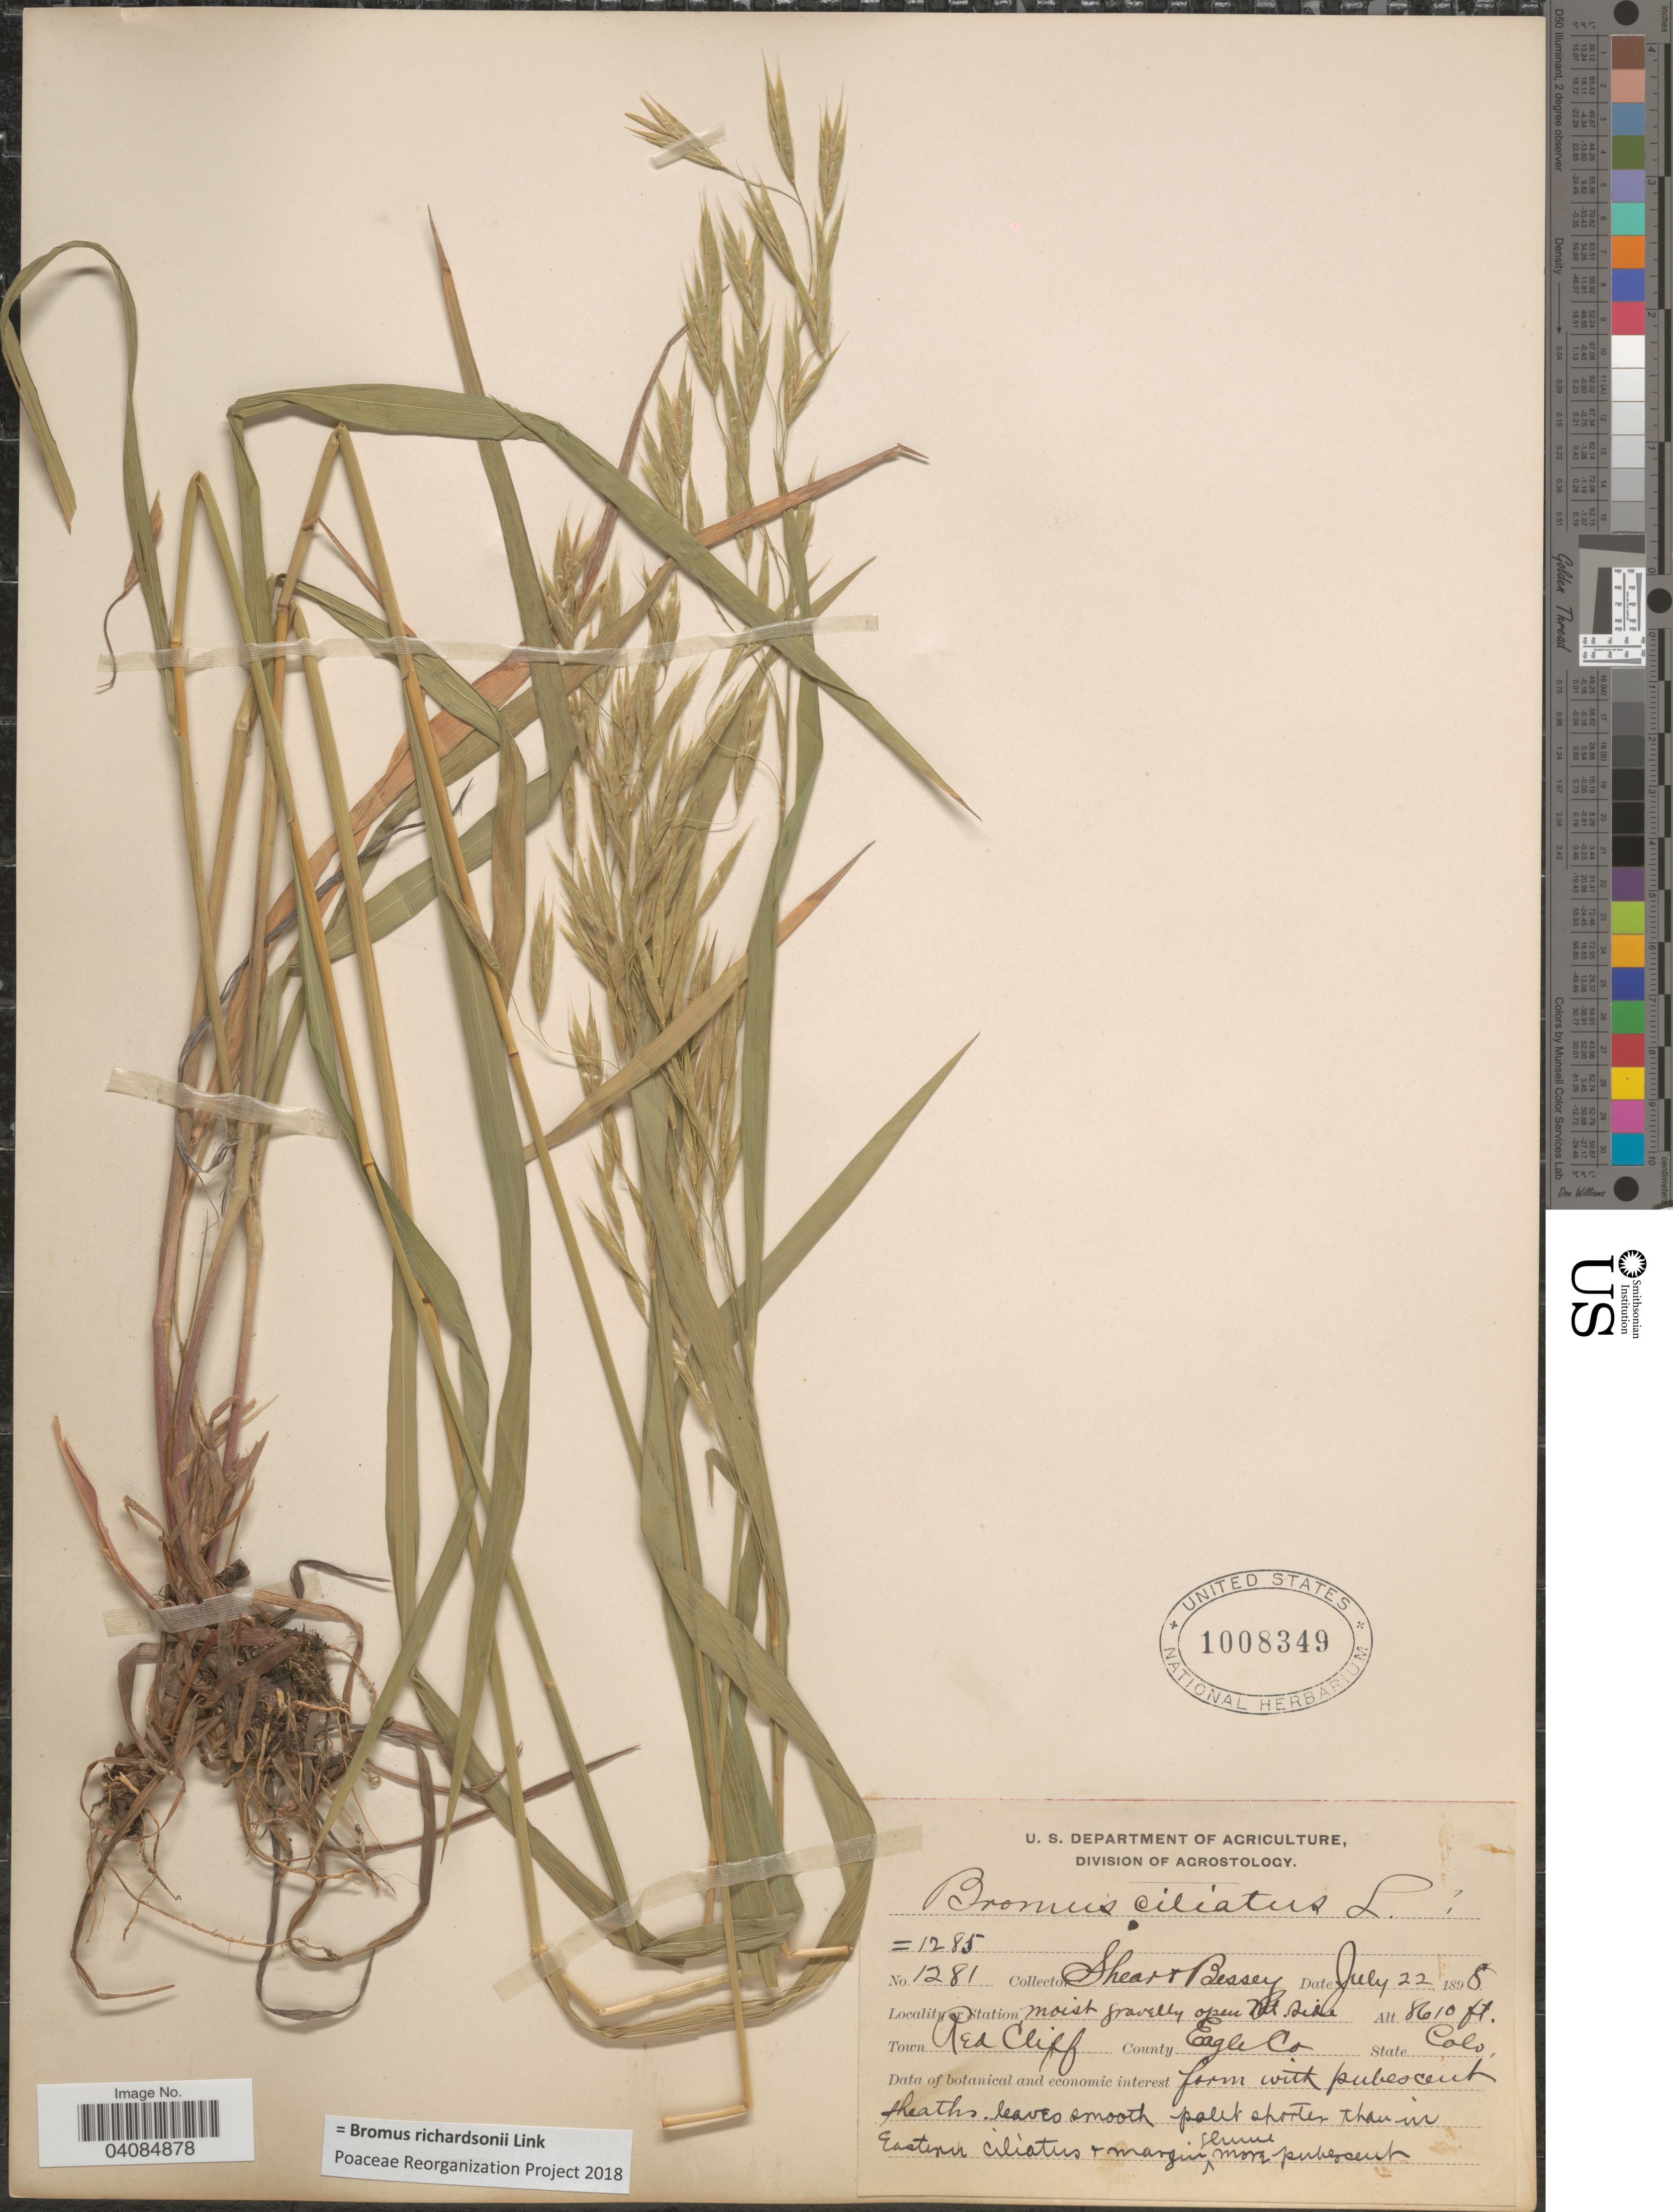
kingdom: Plantae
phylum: Tracheophyta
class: Liliopsida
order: Poales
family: Poaceae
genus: Bromus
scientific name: Bromus racemosus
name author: L.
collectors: -- Shear & -. Bessey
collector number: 1281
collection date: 1898-07-22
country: United States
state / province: Colorado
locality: Town Red Cliff. County Eagle Co.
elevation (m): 2624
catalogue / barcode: US 1008349